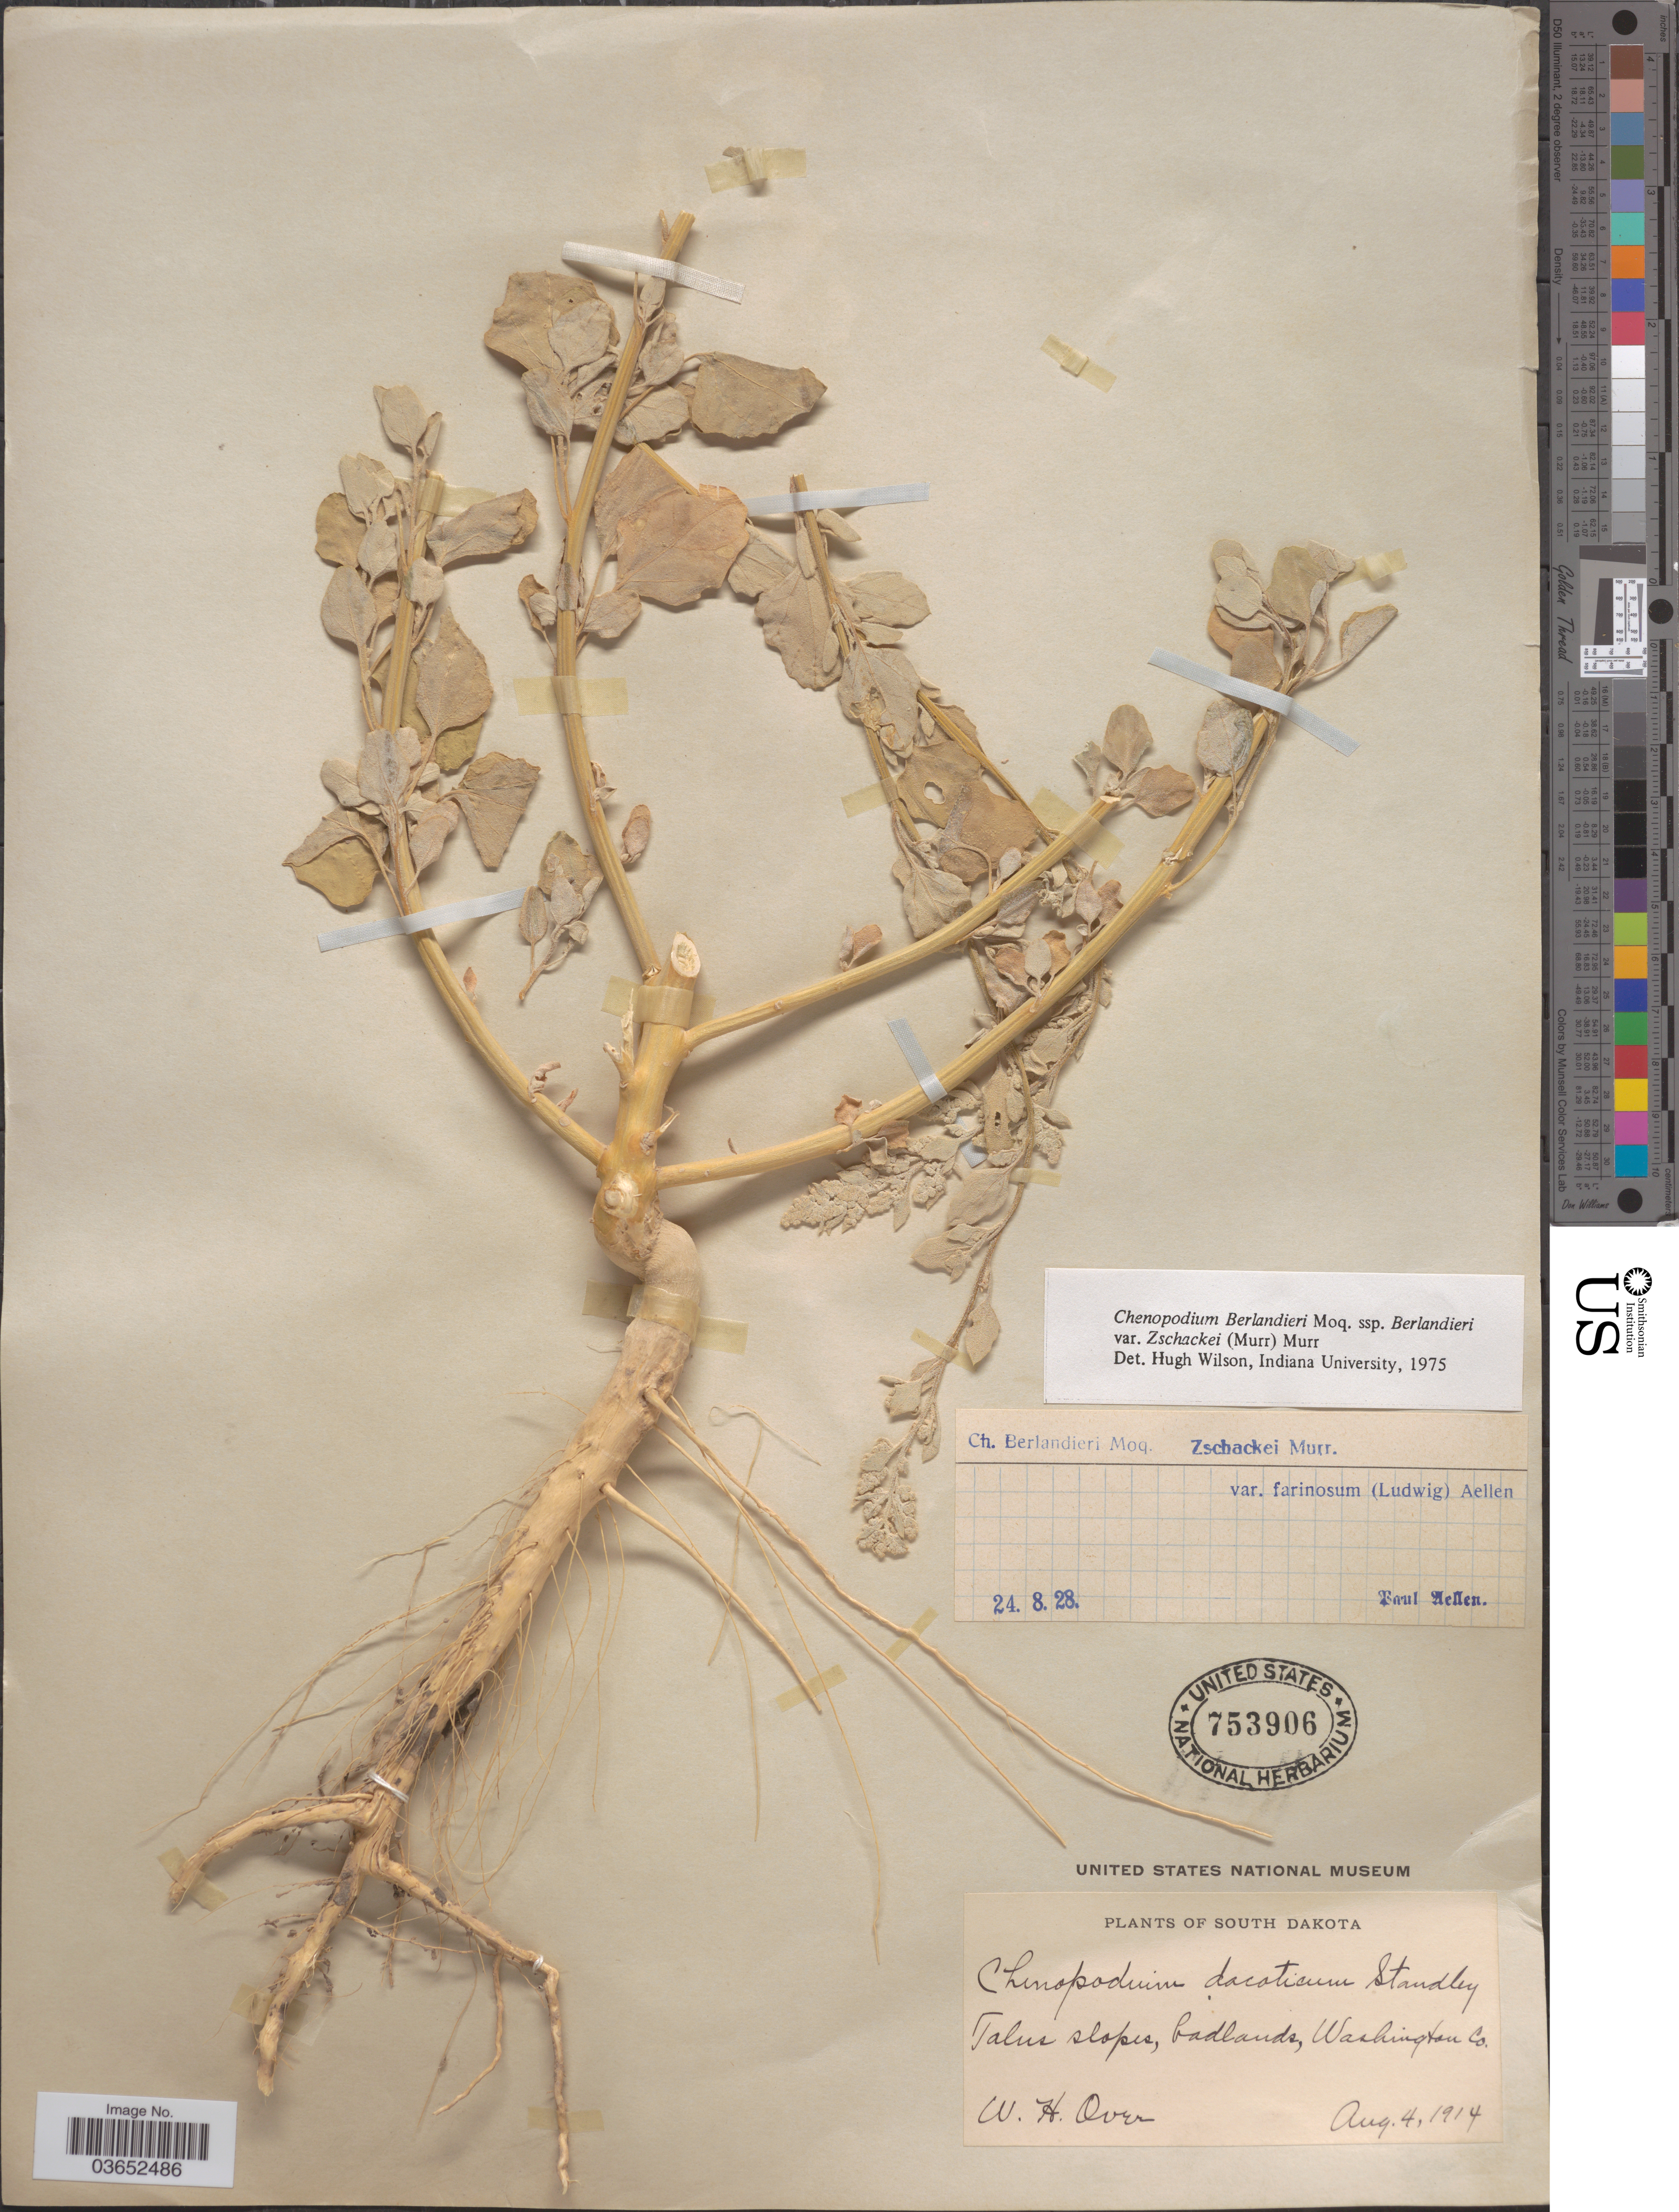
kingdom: Plantae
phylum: Tracheophyta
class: Magnoliopsida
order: Caryophyllales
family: Amaranthaceae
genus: Chenopodium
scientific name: Chenopodium berlandieri var. zschackei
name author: (Murr.) Murr.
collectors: W. Over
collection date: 1914-08-04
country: United States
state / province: South Dakota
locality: Talus slopes, badlands, Washington Co.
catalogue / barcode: US 753906